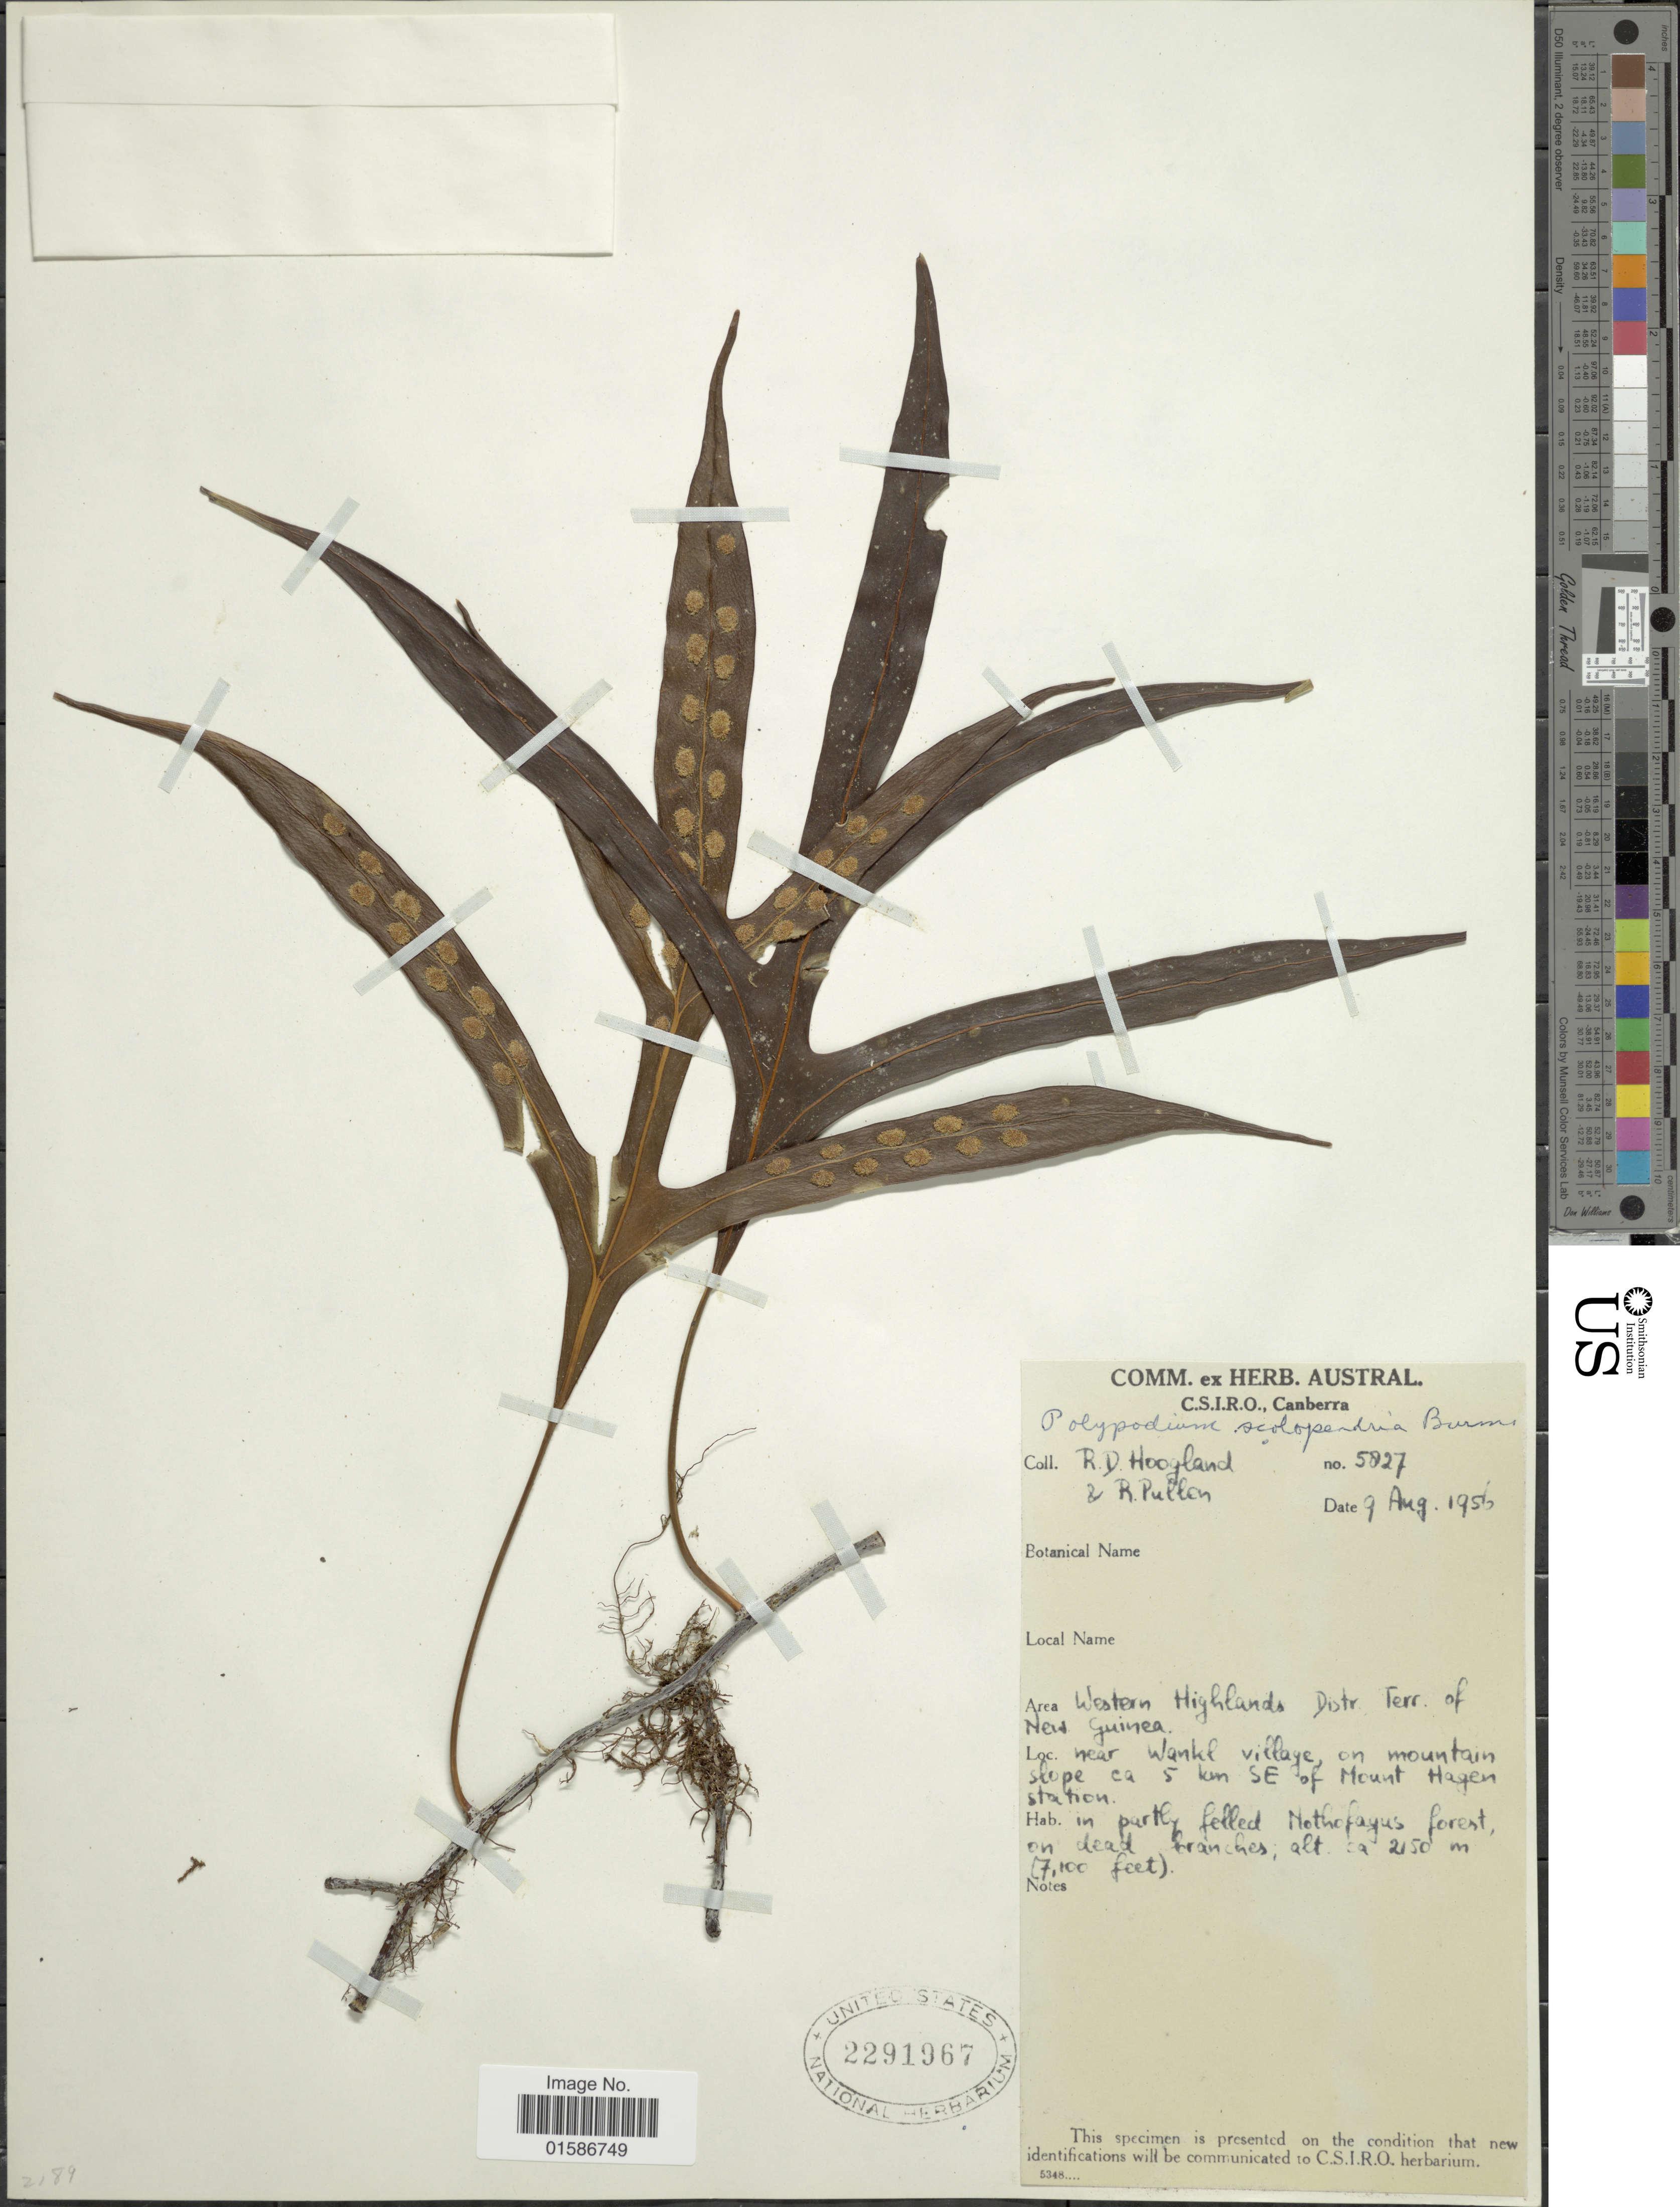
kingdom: Plantae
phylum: Tracheophyta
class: Polypodiopsida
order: Polypodiales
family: Polypodiaceae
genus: Microsorum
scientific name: Microsorum scolopendria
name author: (Burm. f.) Copel.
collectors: R. D. Hoogland & R. Pullen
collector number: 5827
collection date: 1956-08-07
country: Papua New Guinea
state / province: Western Highlands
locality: Area Western Highlands Distr Terr of New Guinea, near Wankl village, on mountain slope ca. 5 km SE of Mount Hagen station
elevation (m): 2150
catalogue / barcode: US 2291967